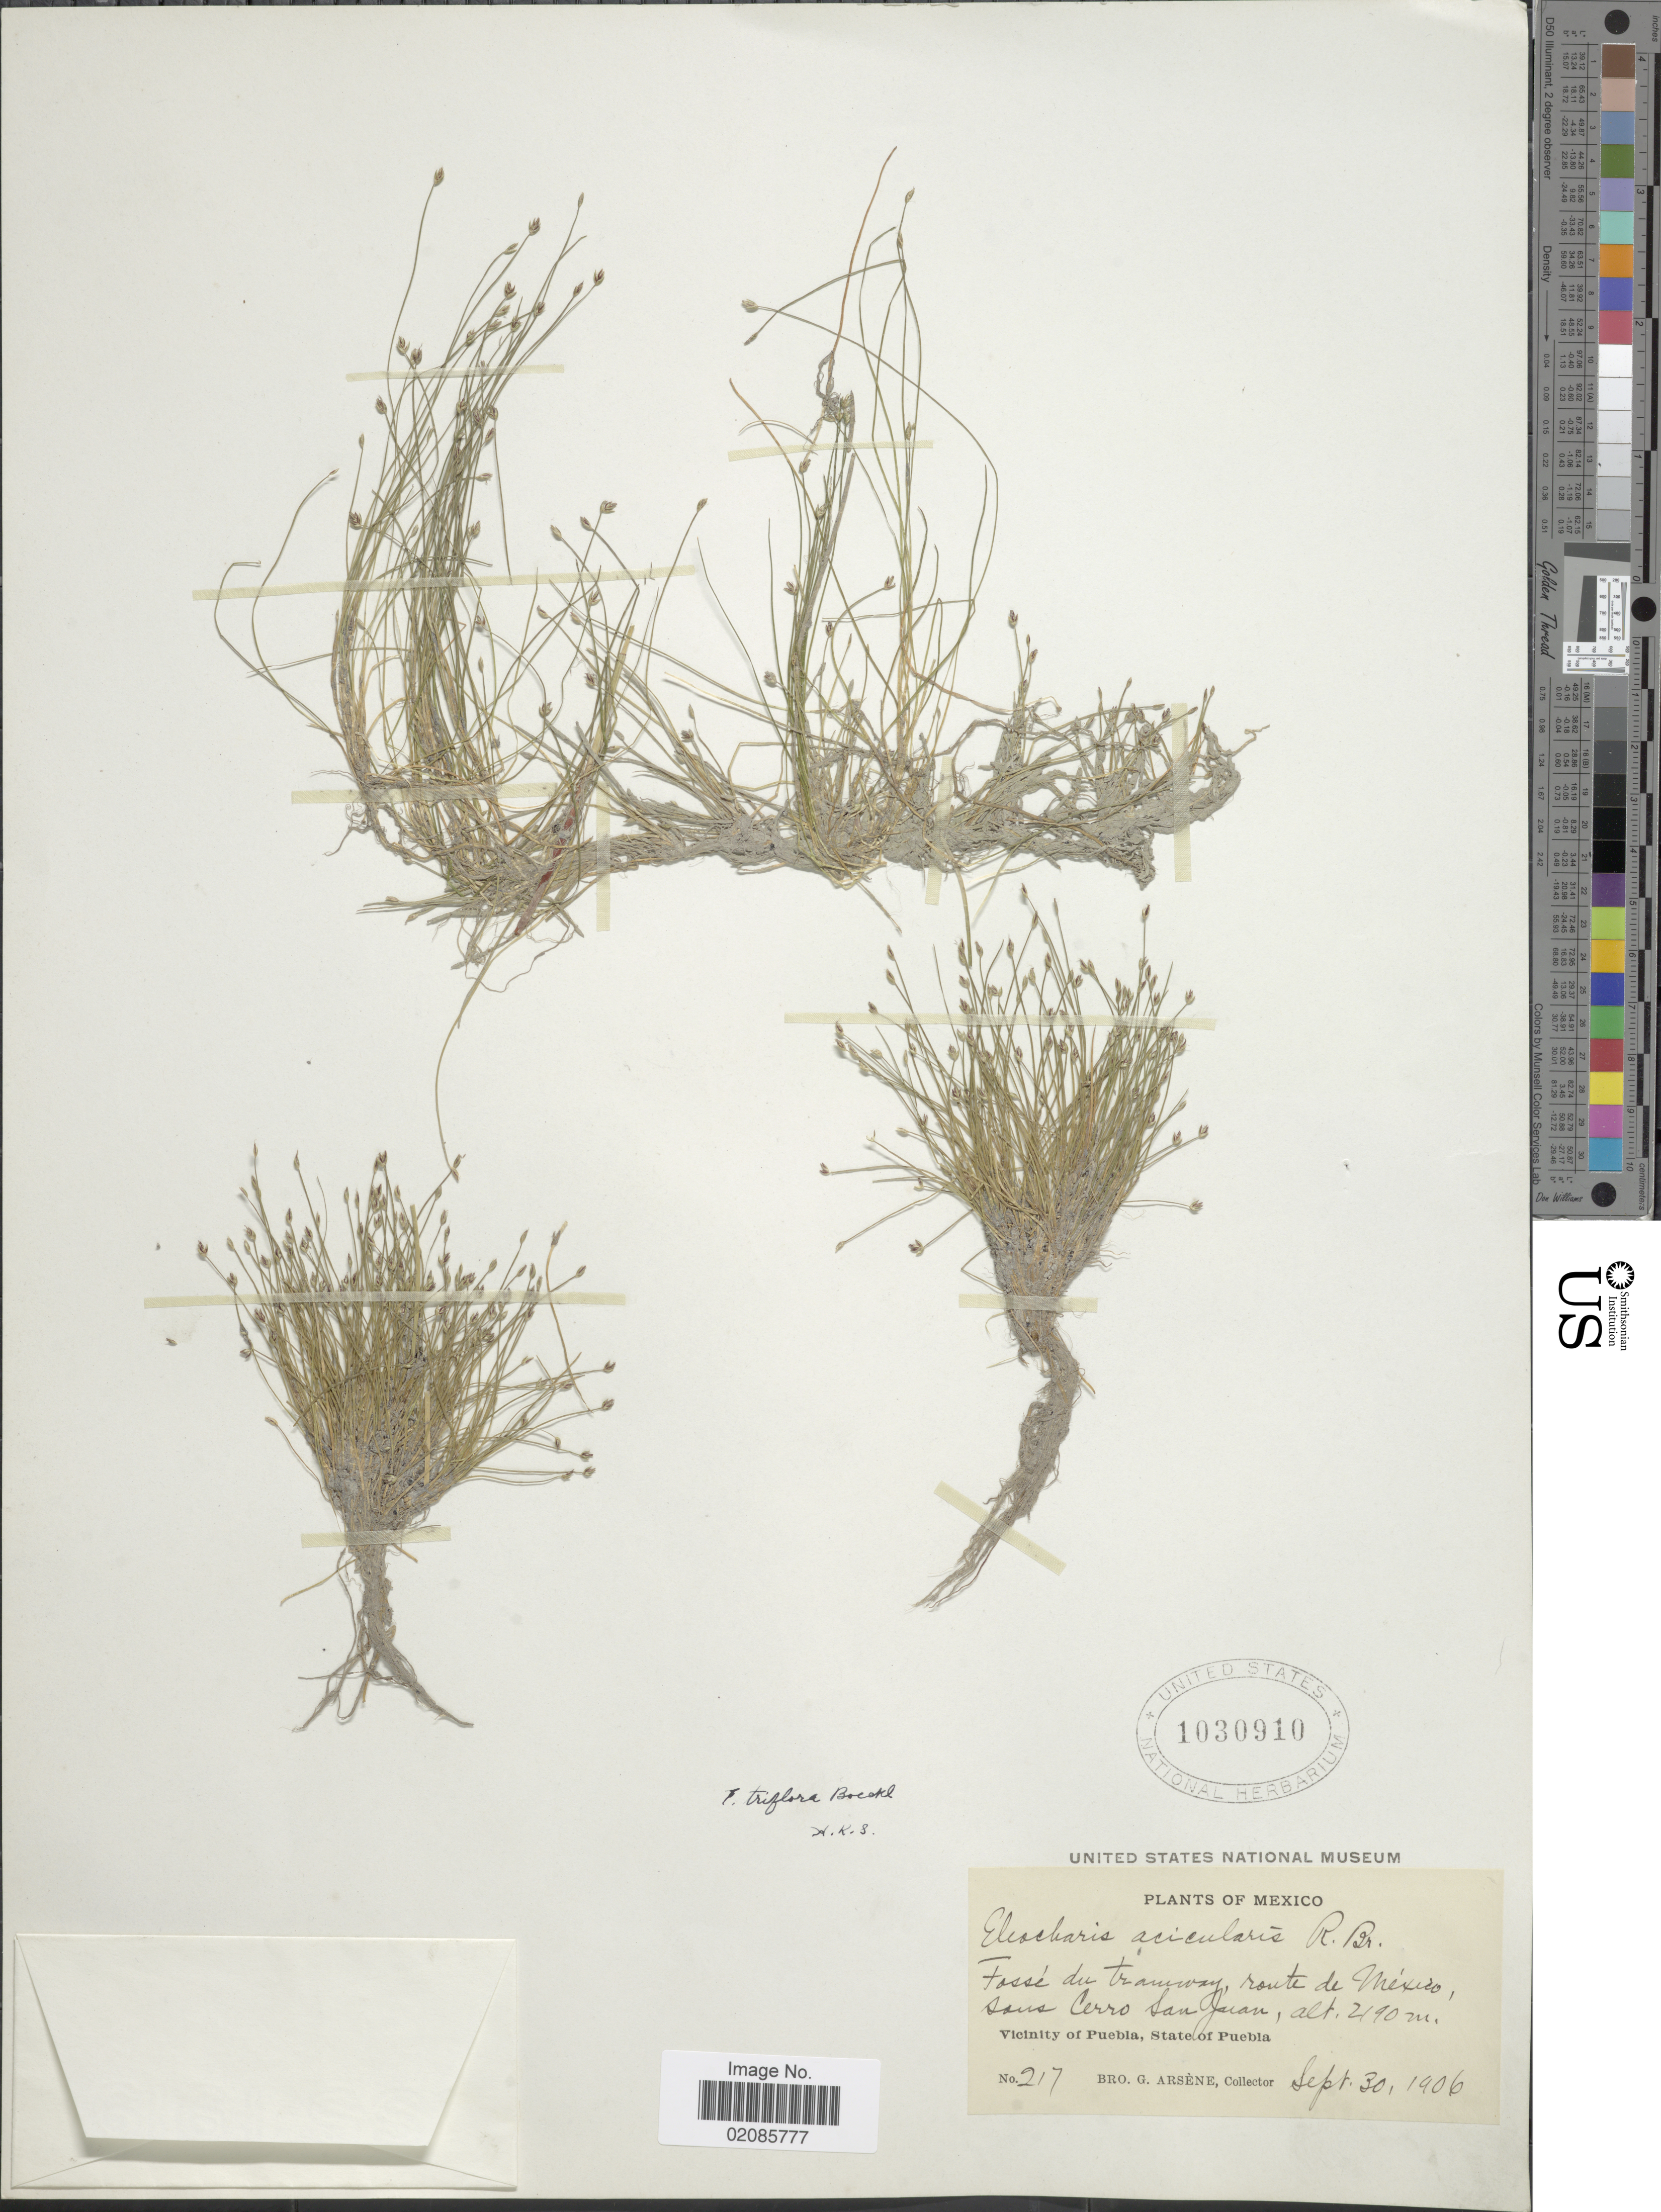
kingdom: Plantae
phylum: Tracheophyta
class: Liliopsida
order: Poales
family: Cyperaceae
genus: Eleocharis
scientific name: Eleocharis nervata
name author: Svenson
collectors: Bro. G. Arsène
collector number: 217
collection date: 1906-09-30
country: Mexico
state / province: Puebla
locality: Fosse du tramway, route de Mexico, sous Cerro San Juan, Vicinity of Puebla.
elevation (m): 2190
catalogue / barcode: US 1030910